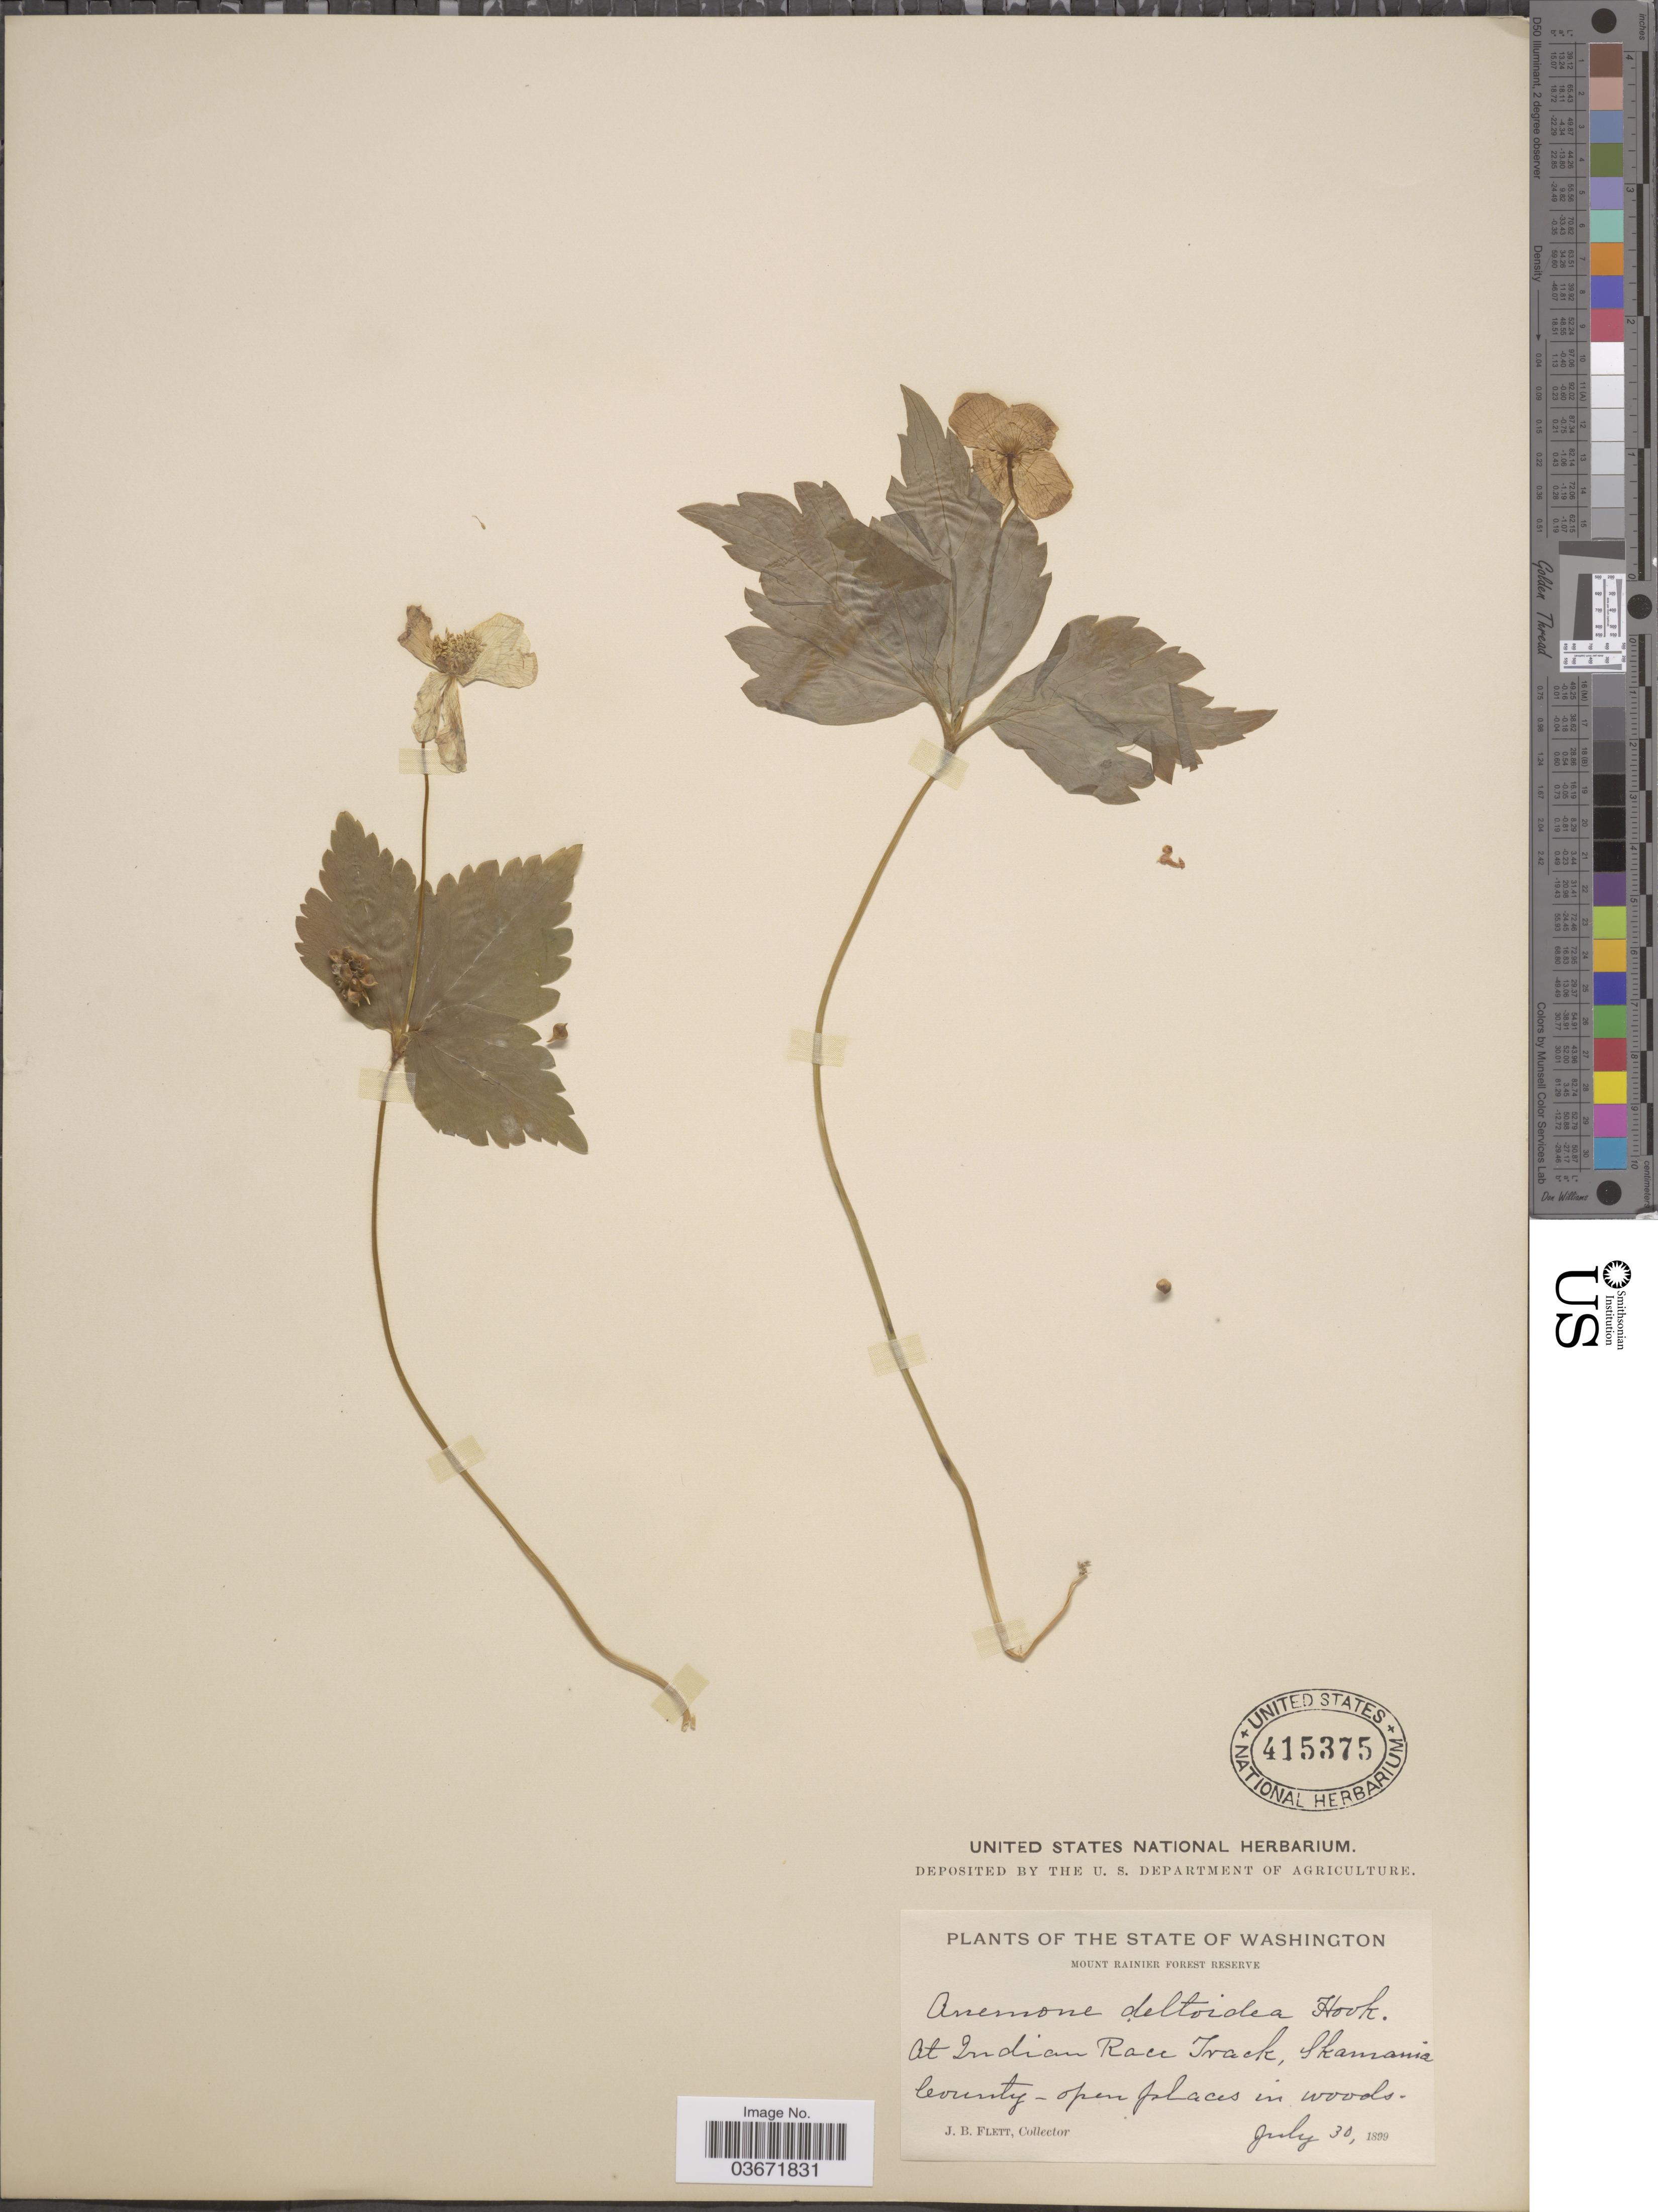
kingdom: Plantae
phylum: Tracheophyta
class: Magnoliopsida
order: Ranunculales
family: Ranunculaceae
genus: Anemone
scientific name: Anemone deltoidea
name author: Douglas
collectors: J. Flett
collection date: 1899-07-30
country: United States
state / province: Washington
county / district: Skamania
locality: Mount Rainier Forest Reserve. At Indian Race Track, Skamania County.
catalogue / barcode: US 415375